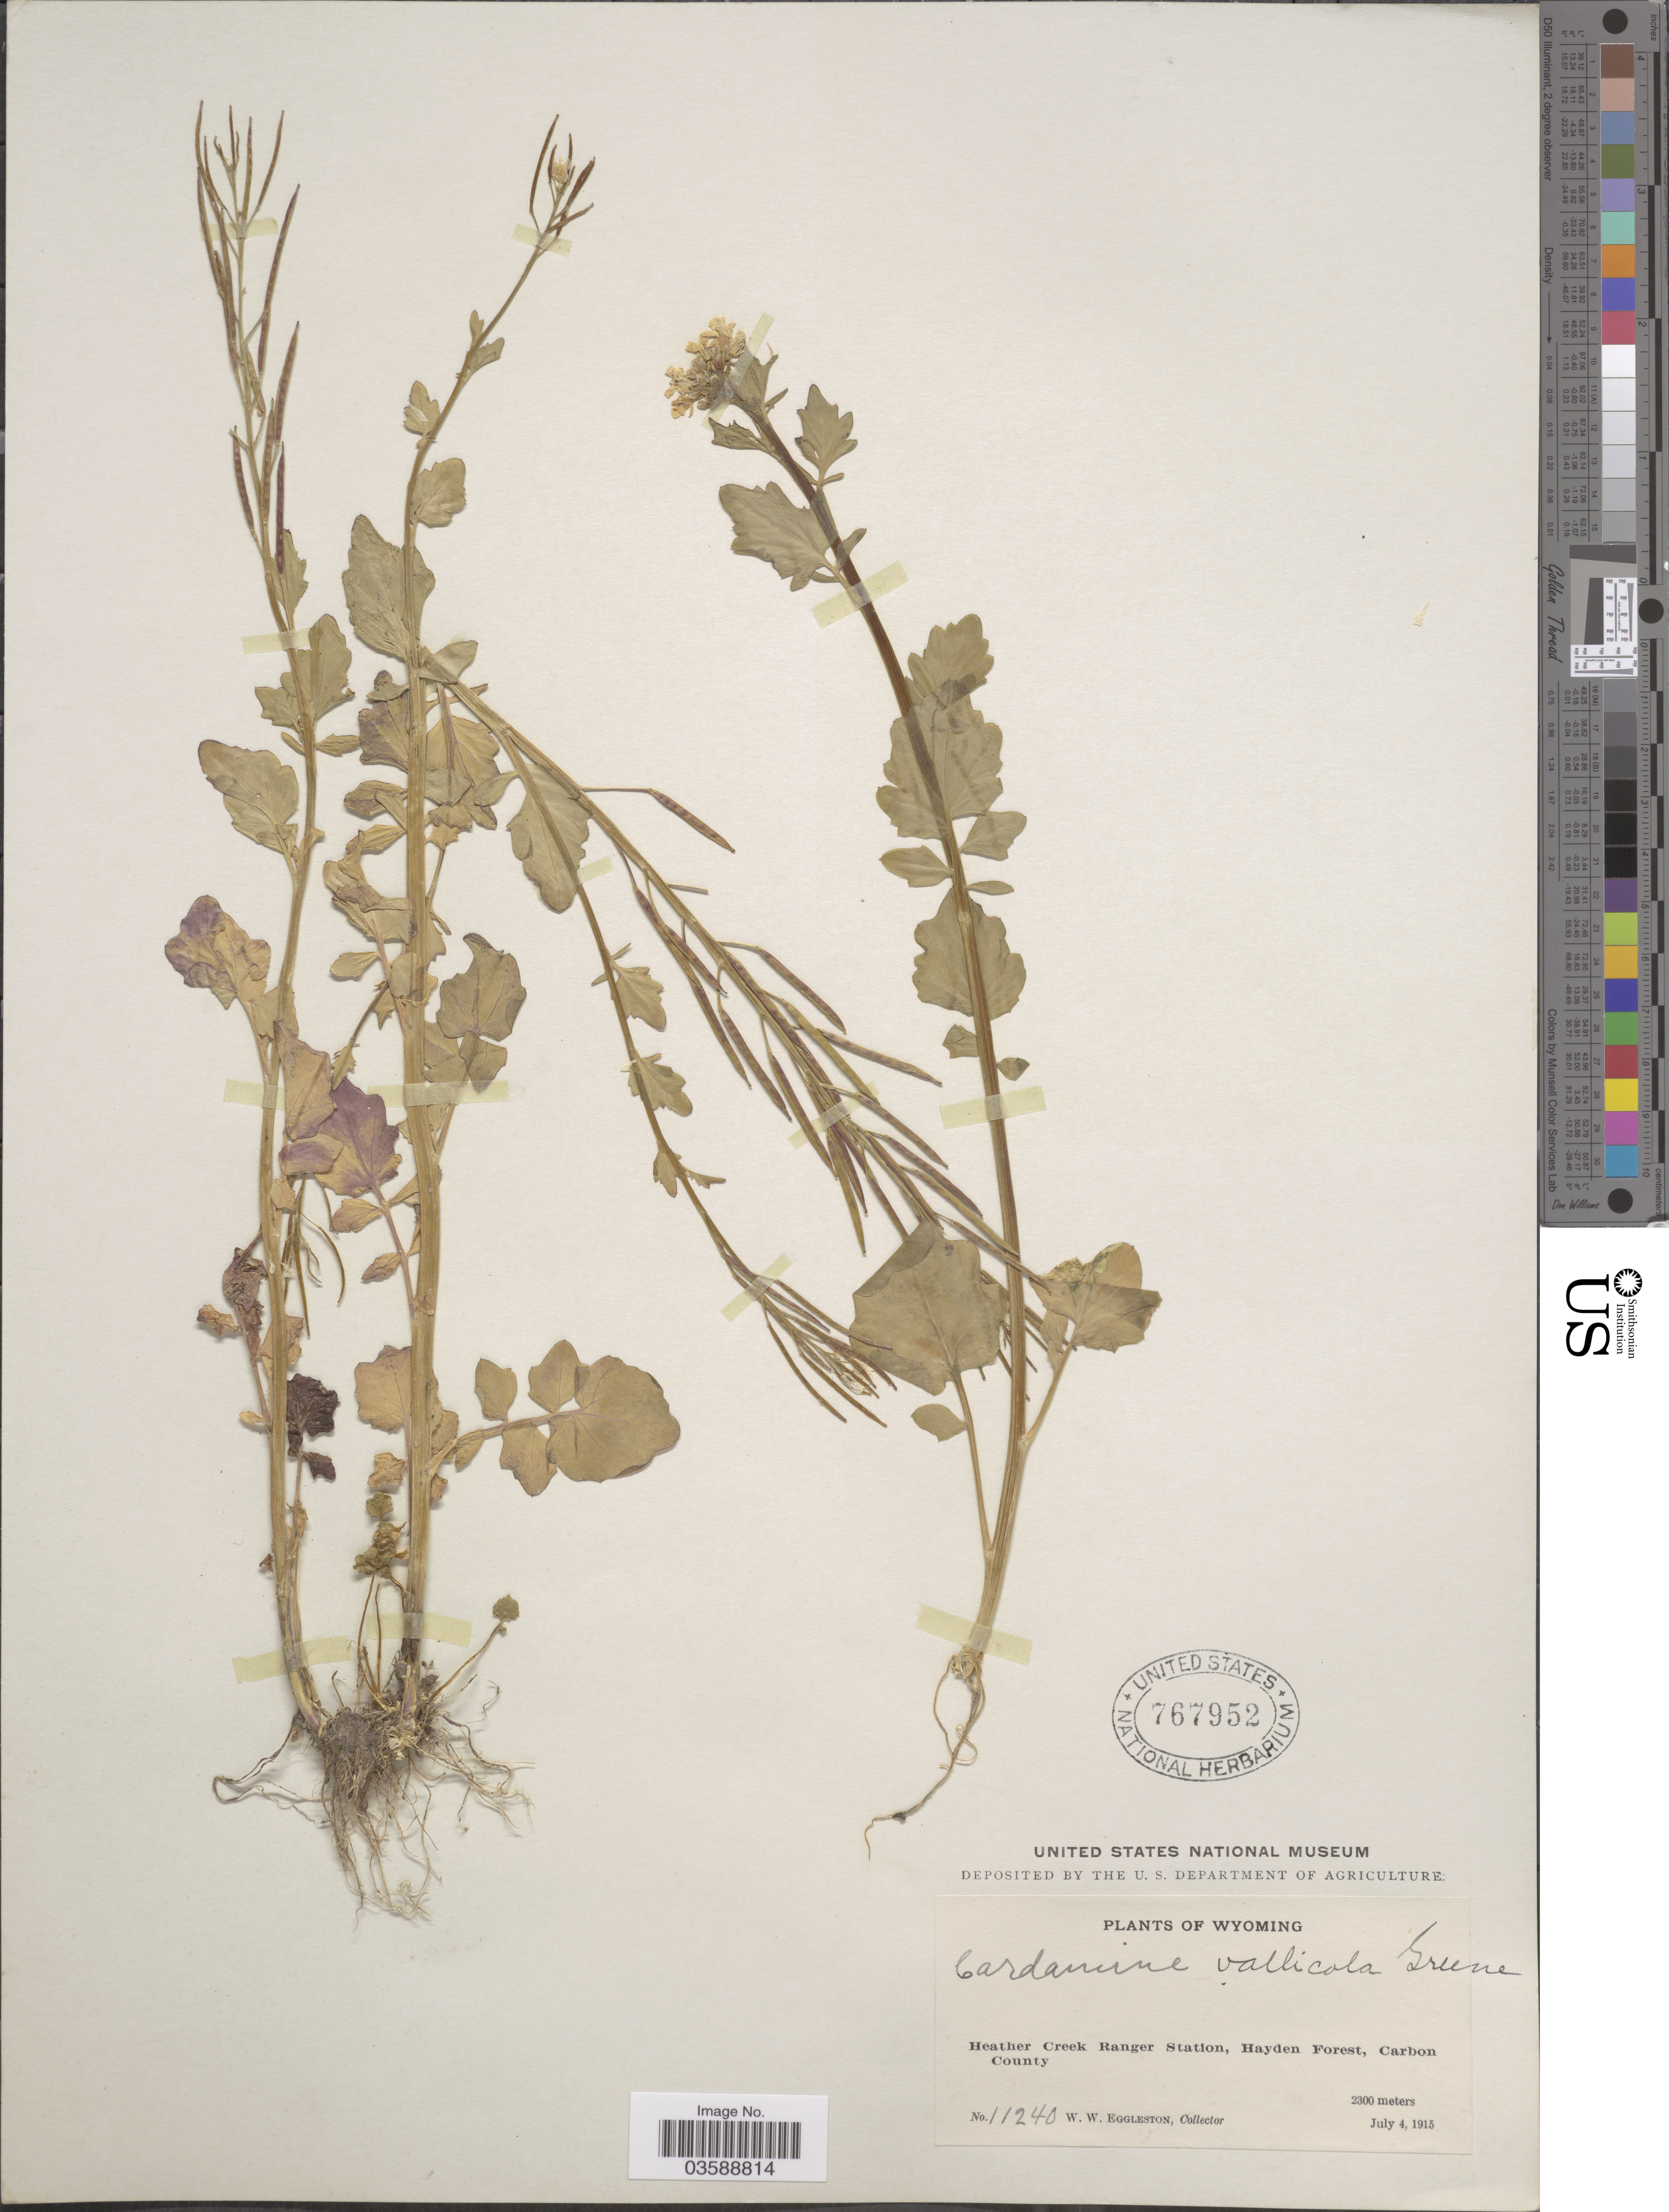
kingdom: Plantae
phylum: Tracheophyta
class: Magnoliopsida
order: Brassicales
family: Brassicaceae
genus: Cardamine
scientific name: Cardamine breweri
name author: S. Watson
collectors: W. W. Eggleston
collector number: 11240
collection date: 1915-07-04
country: United States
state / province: Wyoming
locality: Heather Creek Ranger Station, Hayden Forest, Carbon County.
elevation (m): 2300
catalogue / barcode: US 767952